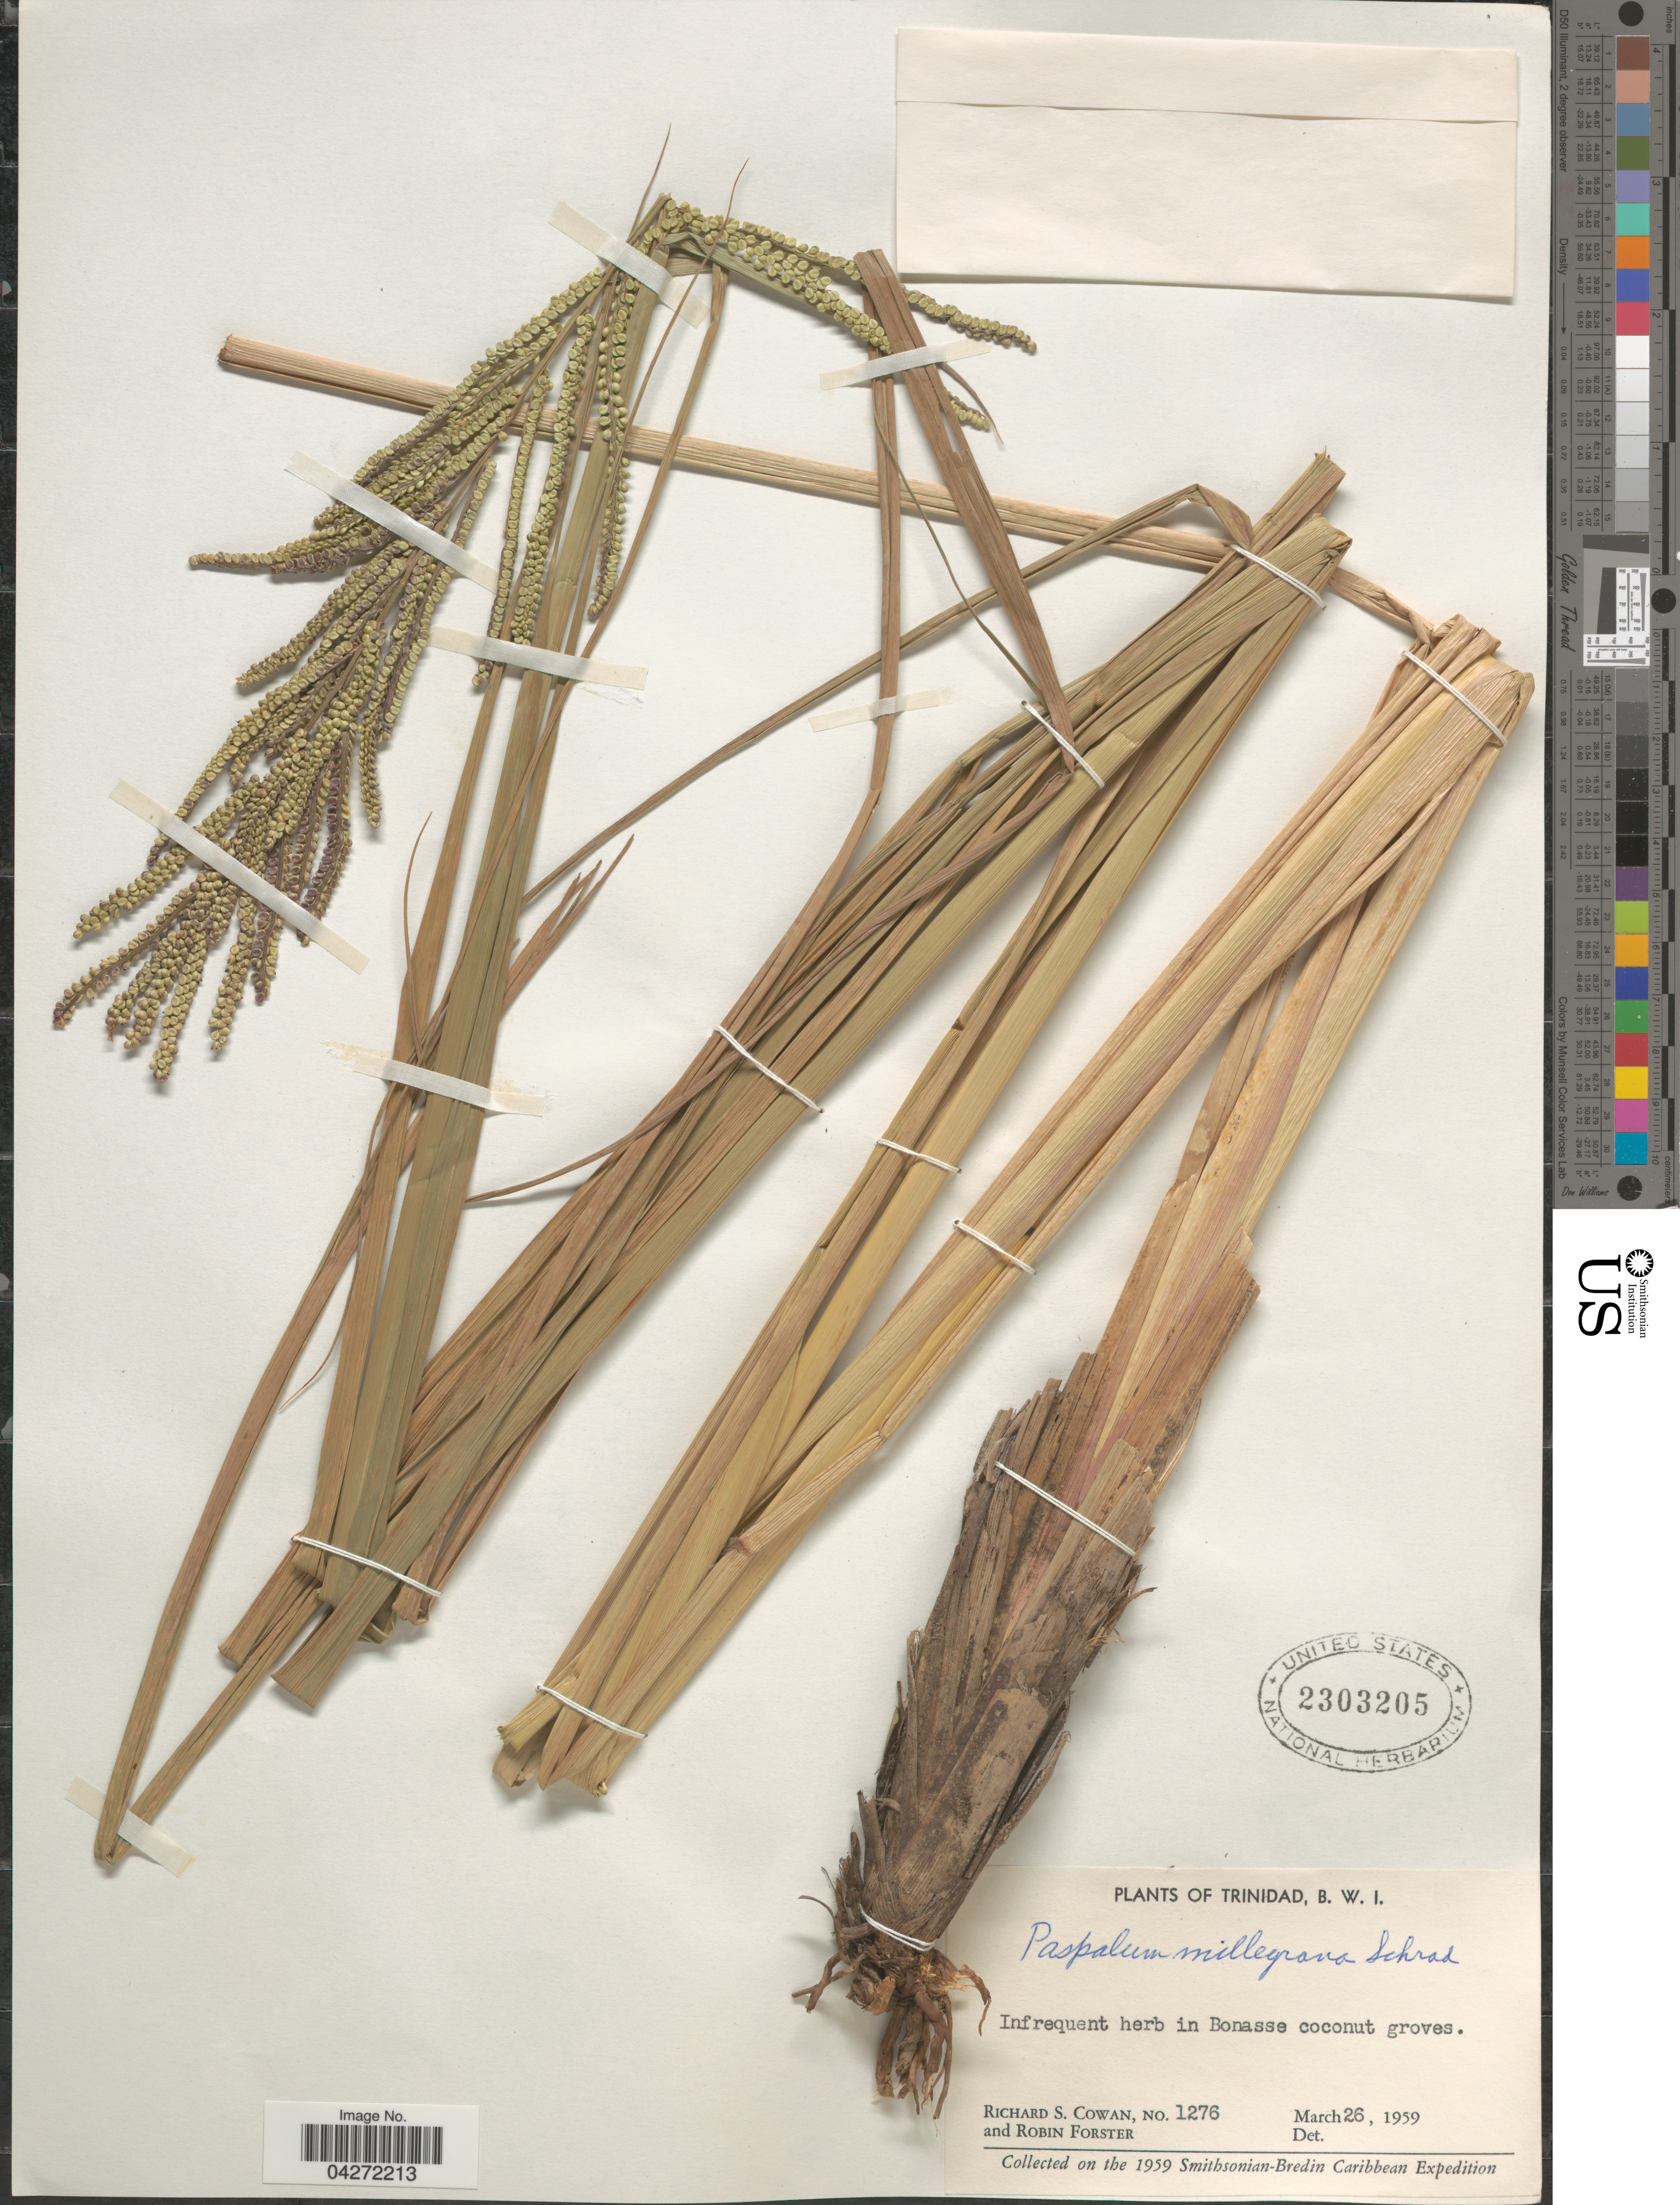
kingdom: Plantae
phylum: Tracheophyta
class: Liliopsida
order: Poales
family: Poaceae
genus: Paspalum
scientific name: Paspalum millegrana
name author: Schrad.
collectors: R. S. Cowan & R. Forster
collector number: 1276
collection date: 1959-03-26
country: Trinidad and Tobago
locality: Trinidad, B. W. I. The 1959 Smithsonian-Bredn Caribbean Expedition.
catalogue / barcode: US 2303205